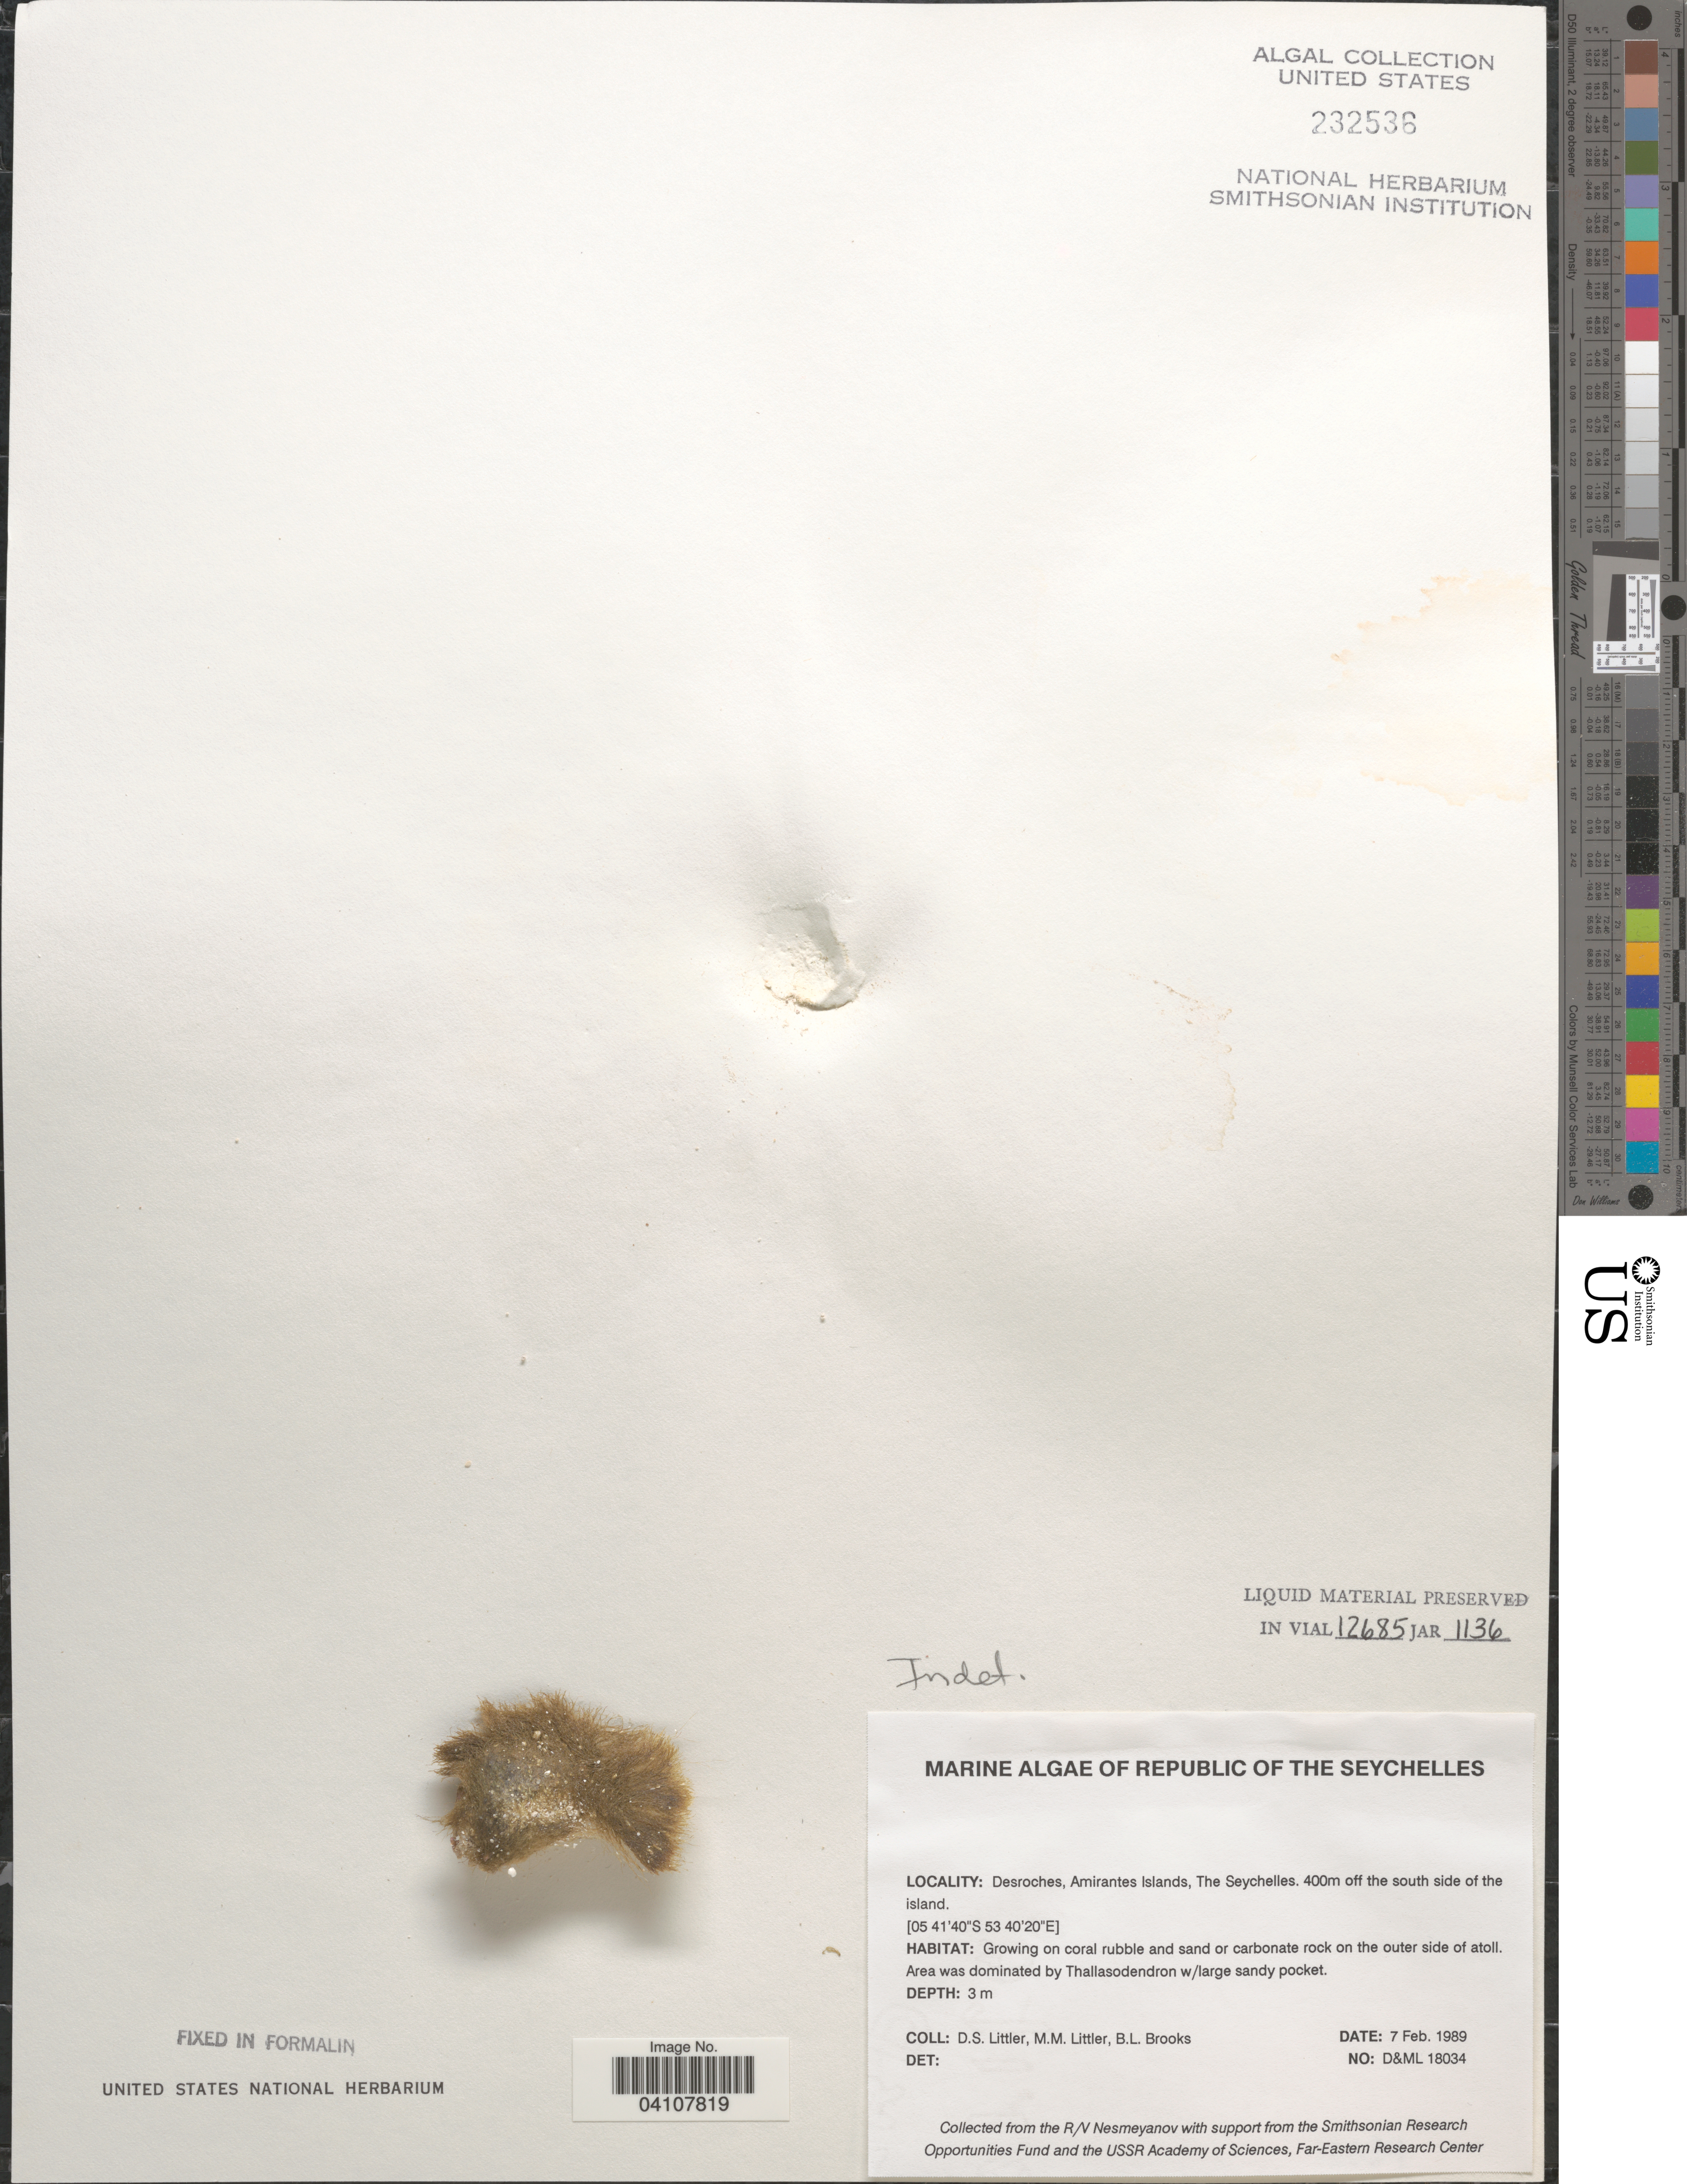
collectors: D. S. Littler & B. Brooks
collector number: D&ML18034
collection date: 1989-02-07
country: Seychelles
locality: Republic of the Seychelles. Desroches, Amirantes Islands. 400m off the south side of the island. On the outer side of atoll.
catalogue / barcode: US 232536